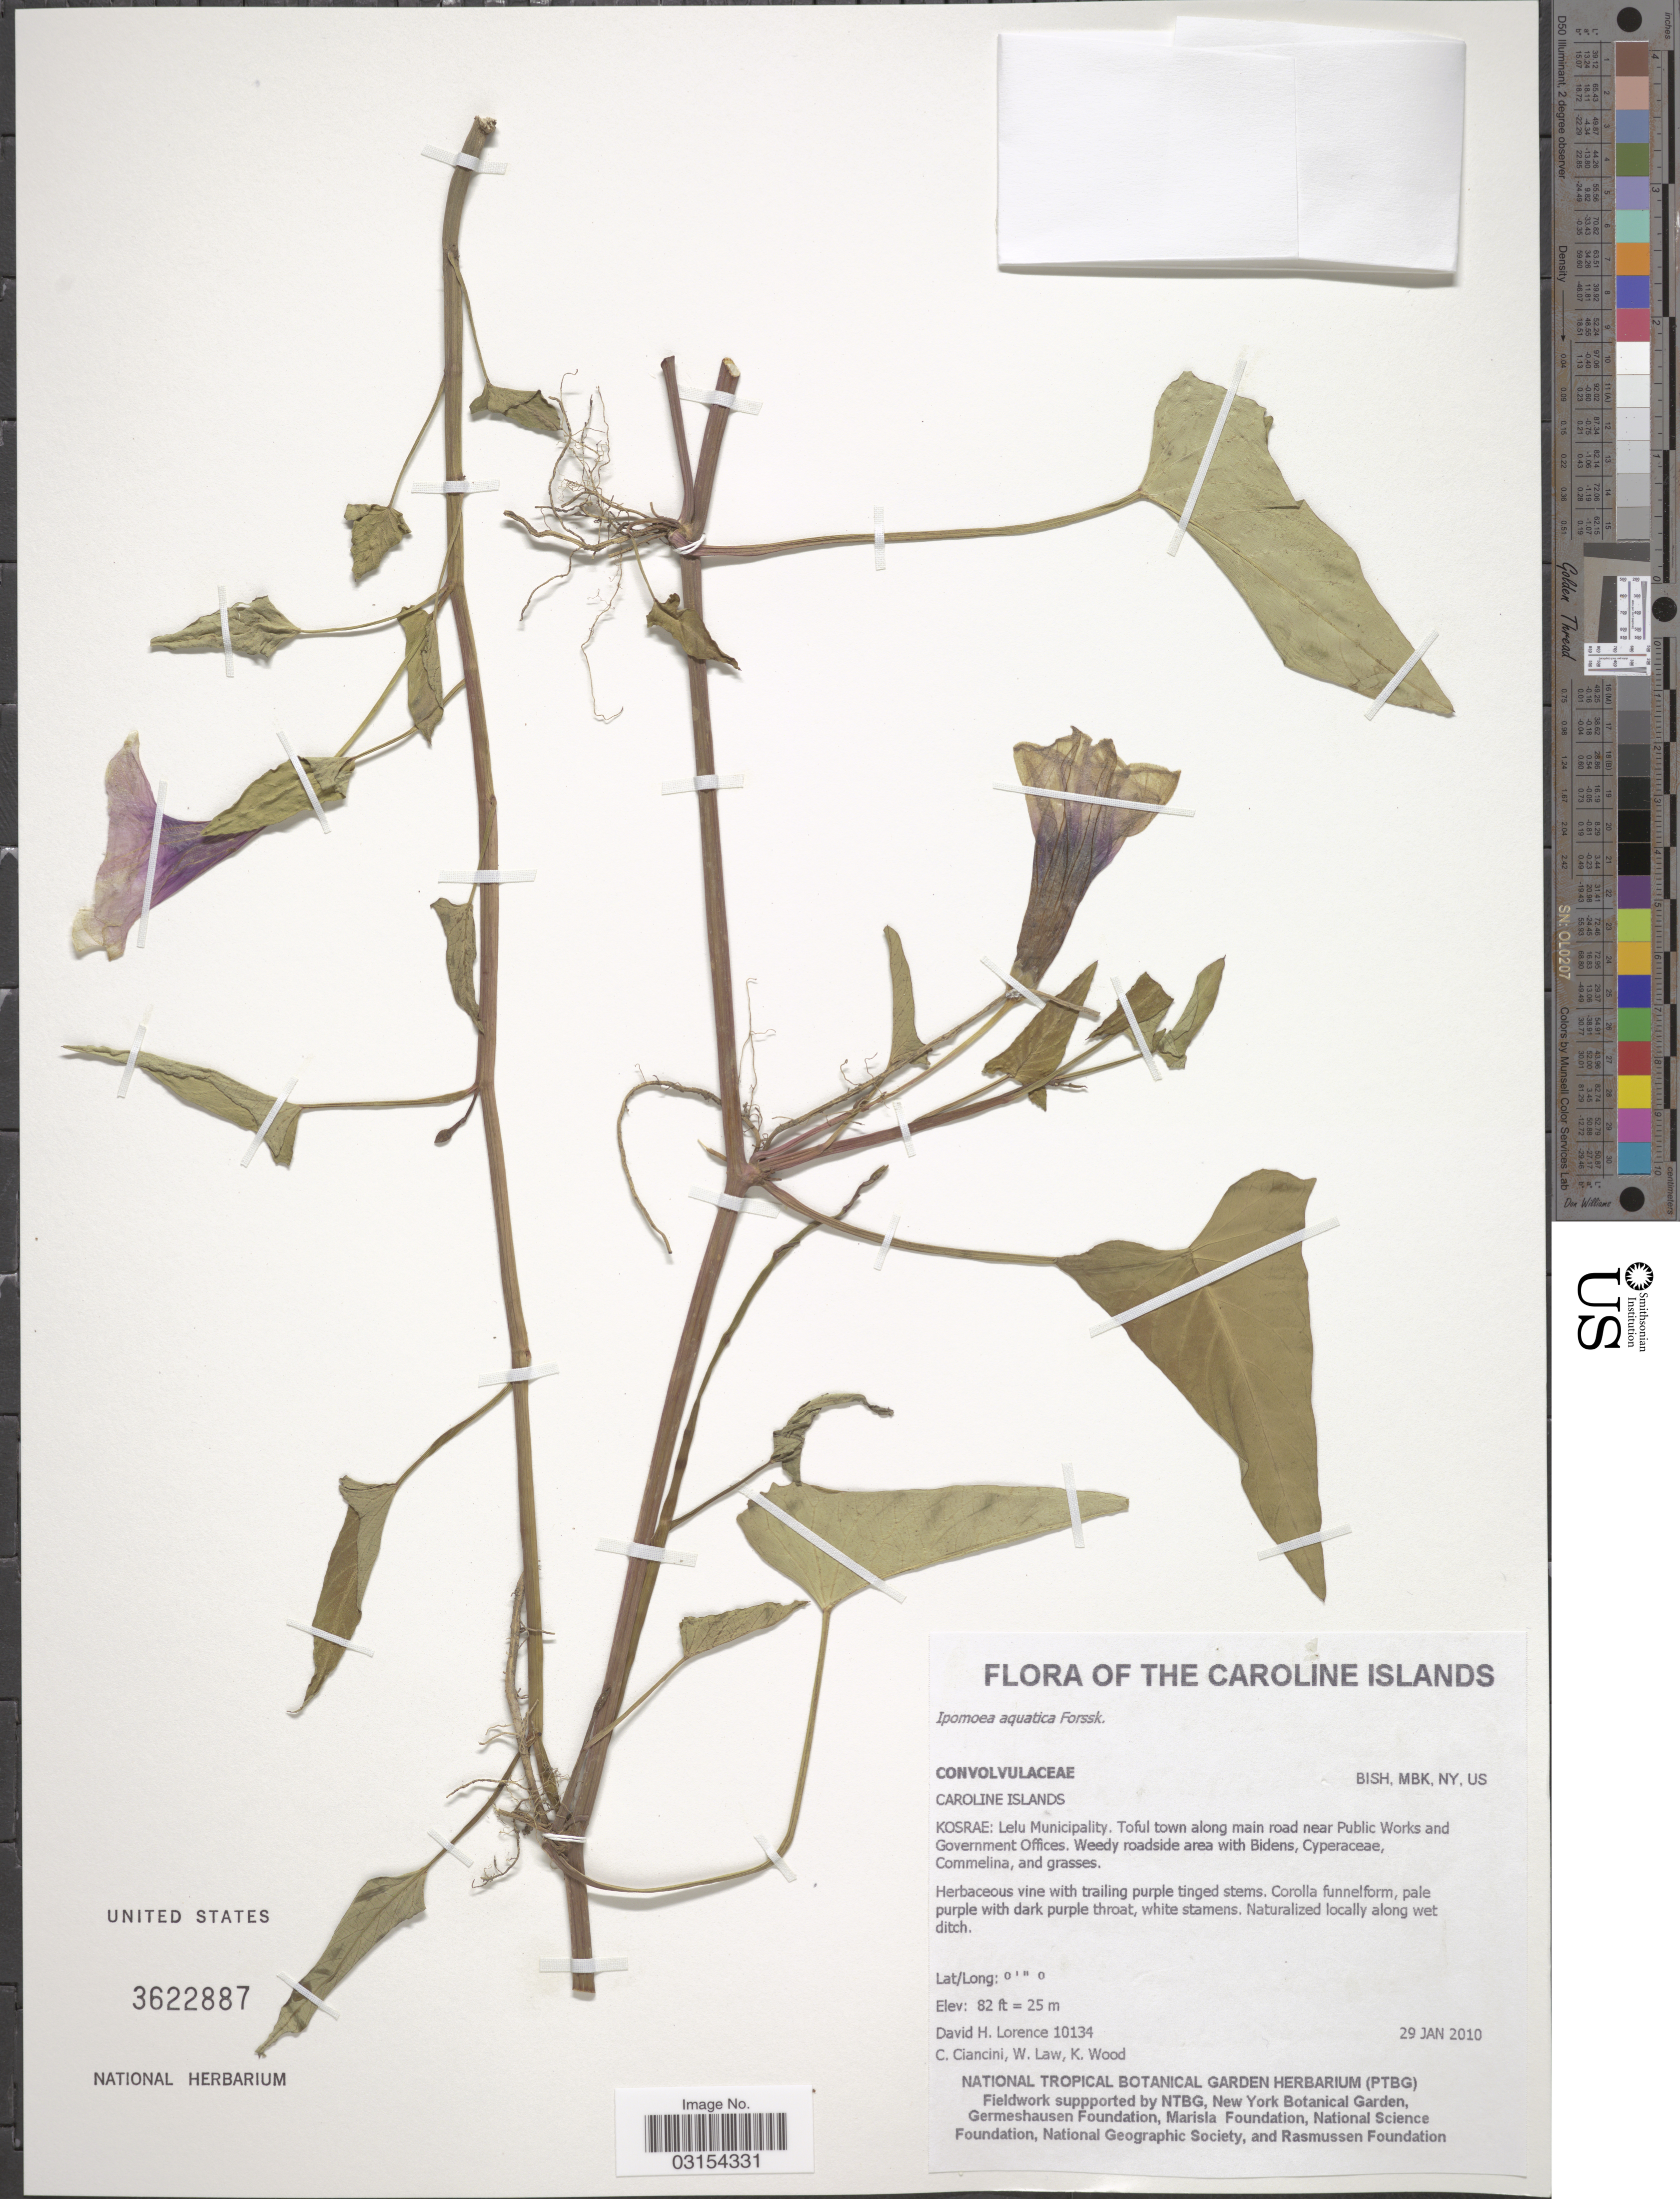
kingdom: Plantae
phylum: Tracheophyta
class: Magnoliopsida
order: Solanales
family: Convolvulaceae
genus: Ipomoea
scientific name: Ipomoea aquatica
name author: Forssk.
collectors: D. Lorence, C. Ciancini, W. Law & K. Wood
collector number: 10134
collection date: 2010-01-29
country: Micronesia, Federated States of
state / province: Kosrae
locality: The Caroline Islands. Kosrae: Lelu Municipality. Toful town along main road near Public Works and Government Offices.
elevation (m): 25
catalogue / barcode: US 3622887